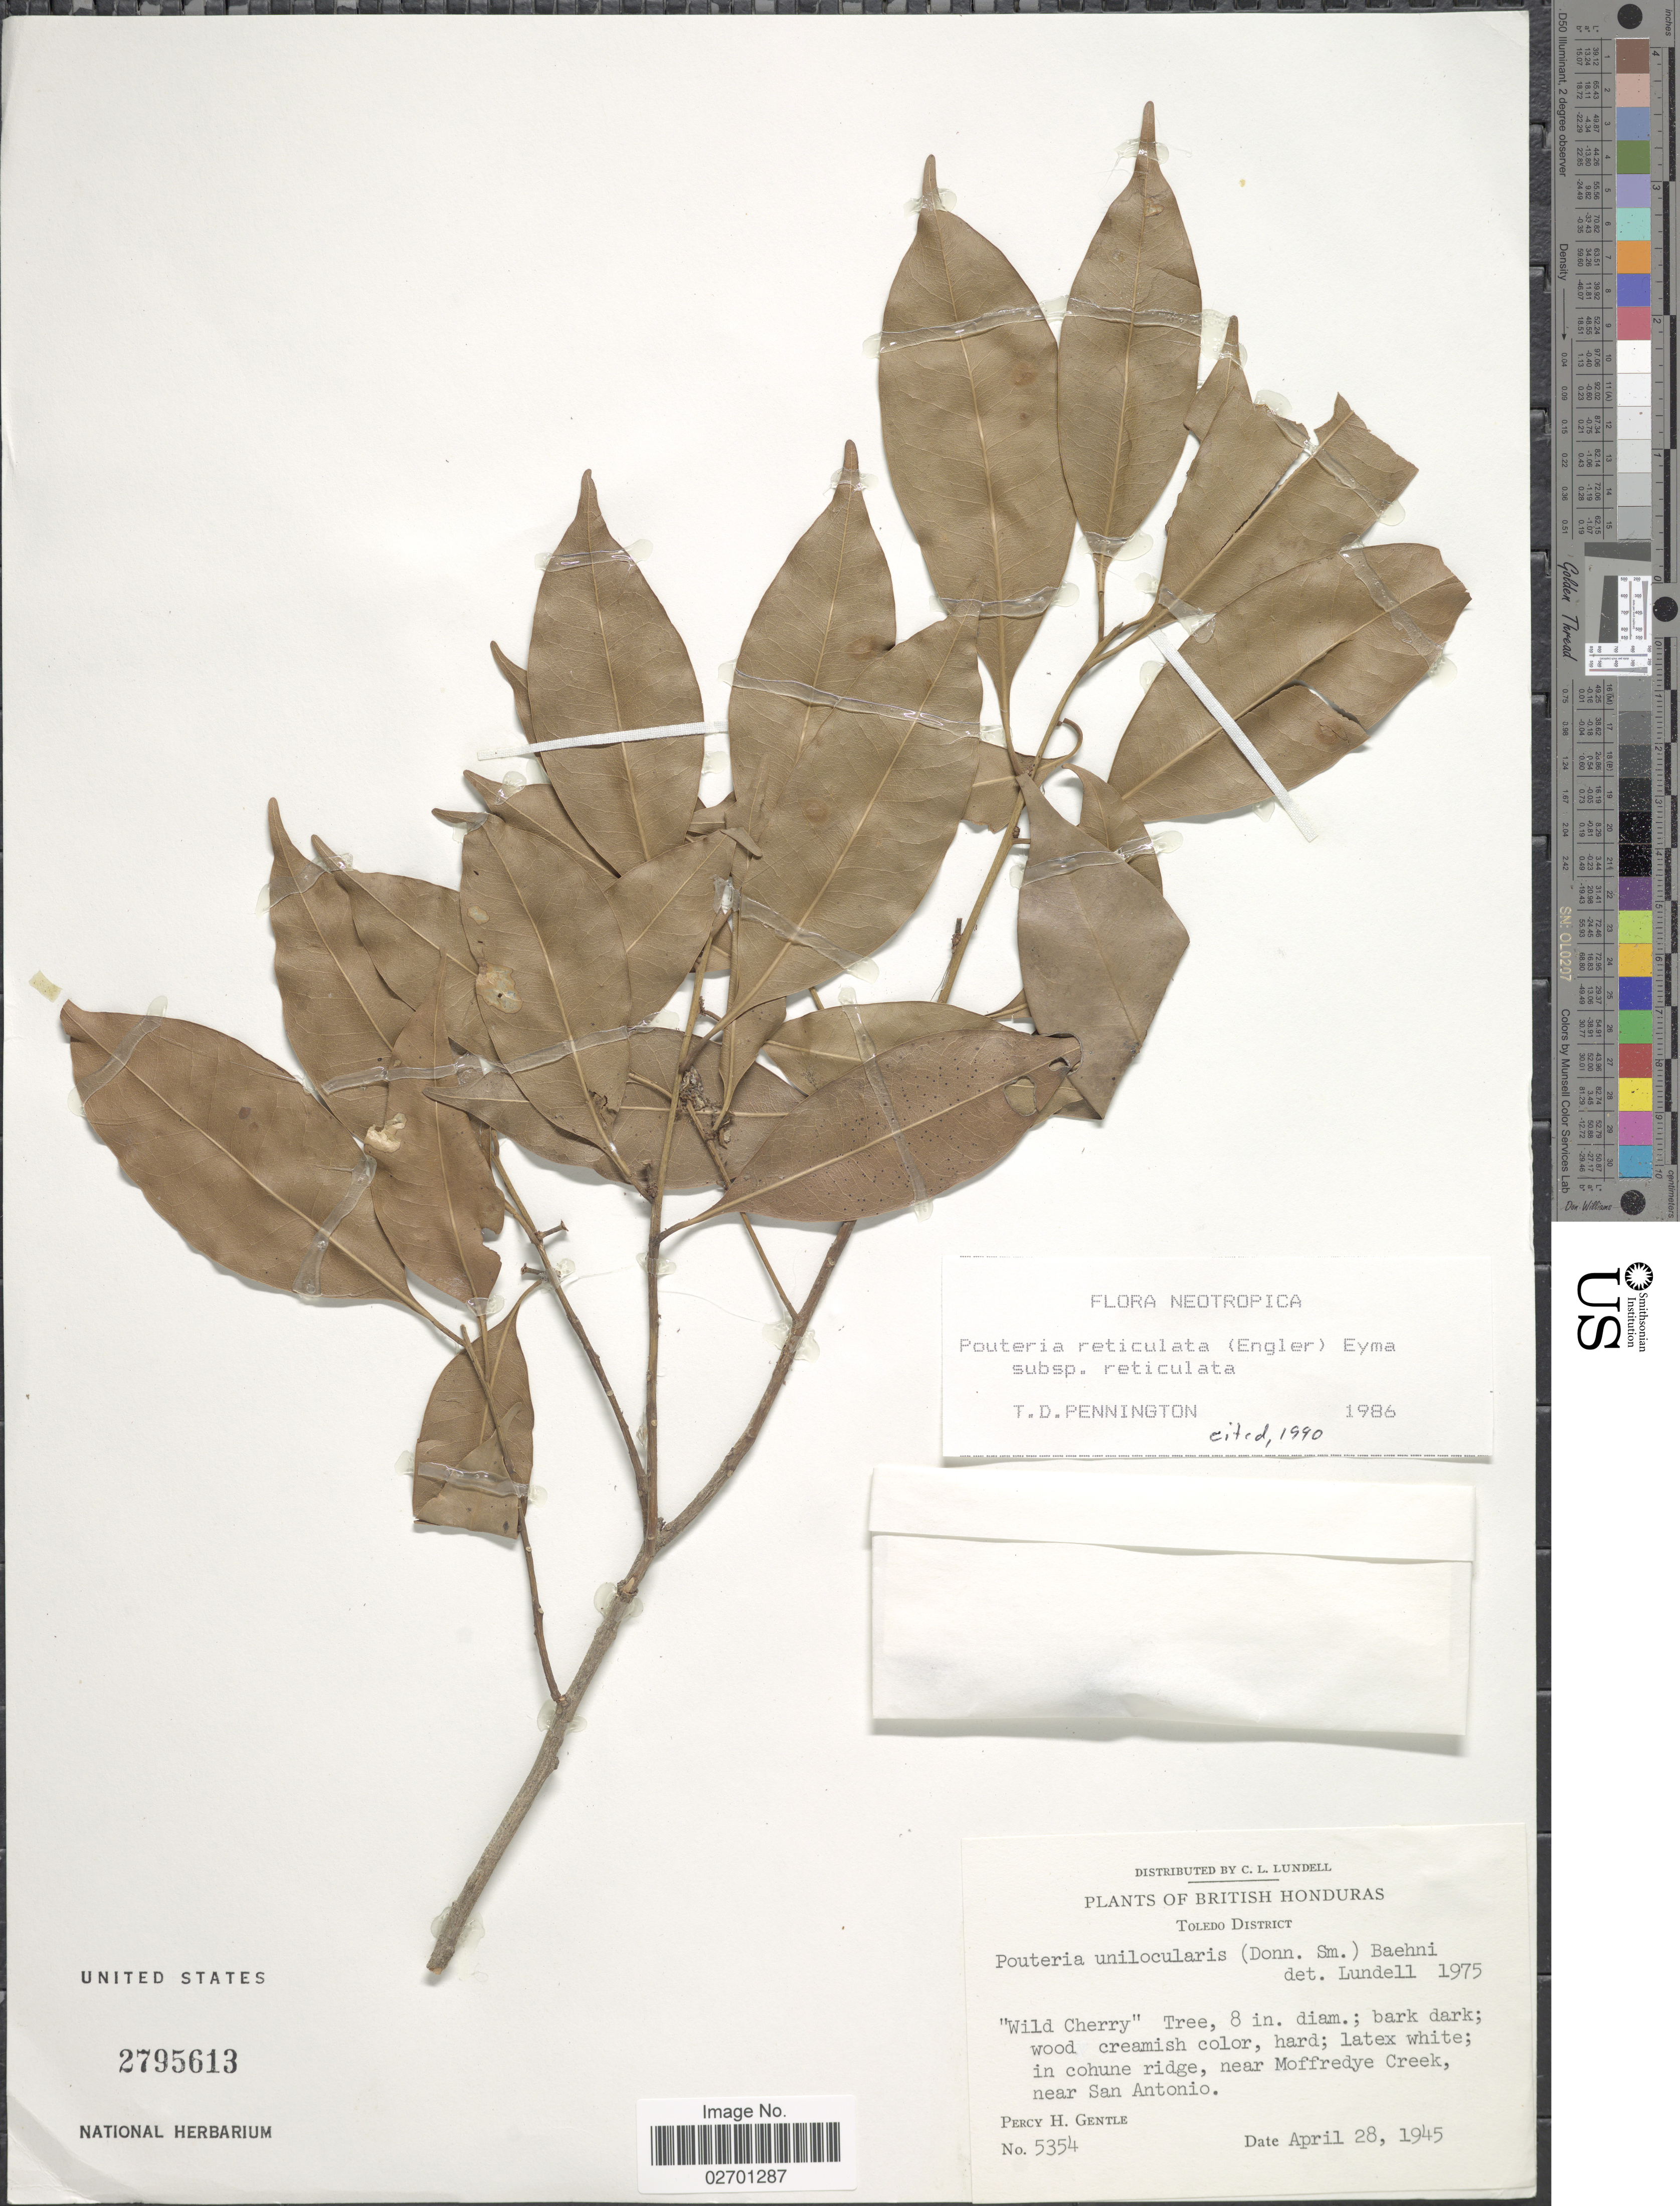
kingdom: Plantae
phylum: Tracheophyta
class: Magnoliopsida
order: Ericales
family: Sapotaceae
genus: Pouteria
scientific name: Pouteria reticulata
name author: (Engl.) Eyma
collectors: P. H. Gentle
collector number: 5354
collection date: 1945-04-28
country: Belize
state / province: Toledo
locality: British Honduras, in cohune ridge, near Moffredye Creek, near San Antonio.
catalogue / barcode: US 2795613